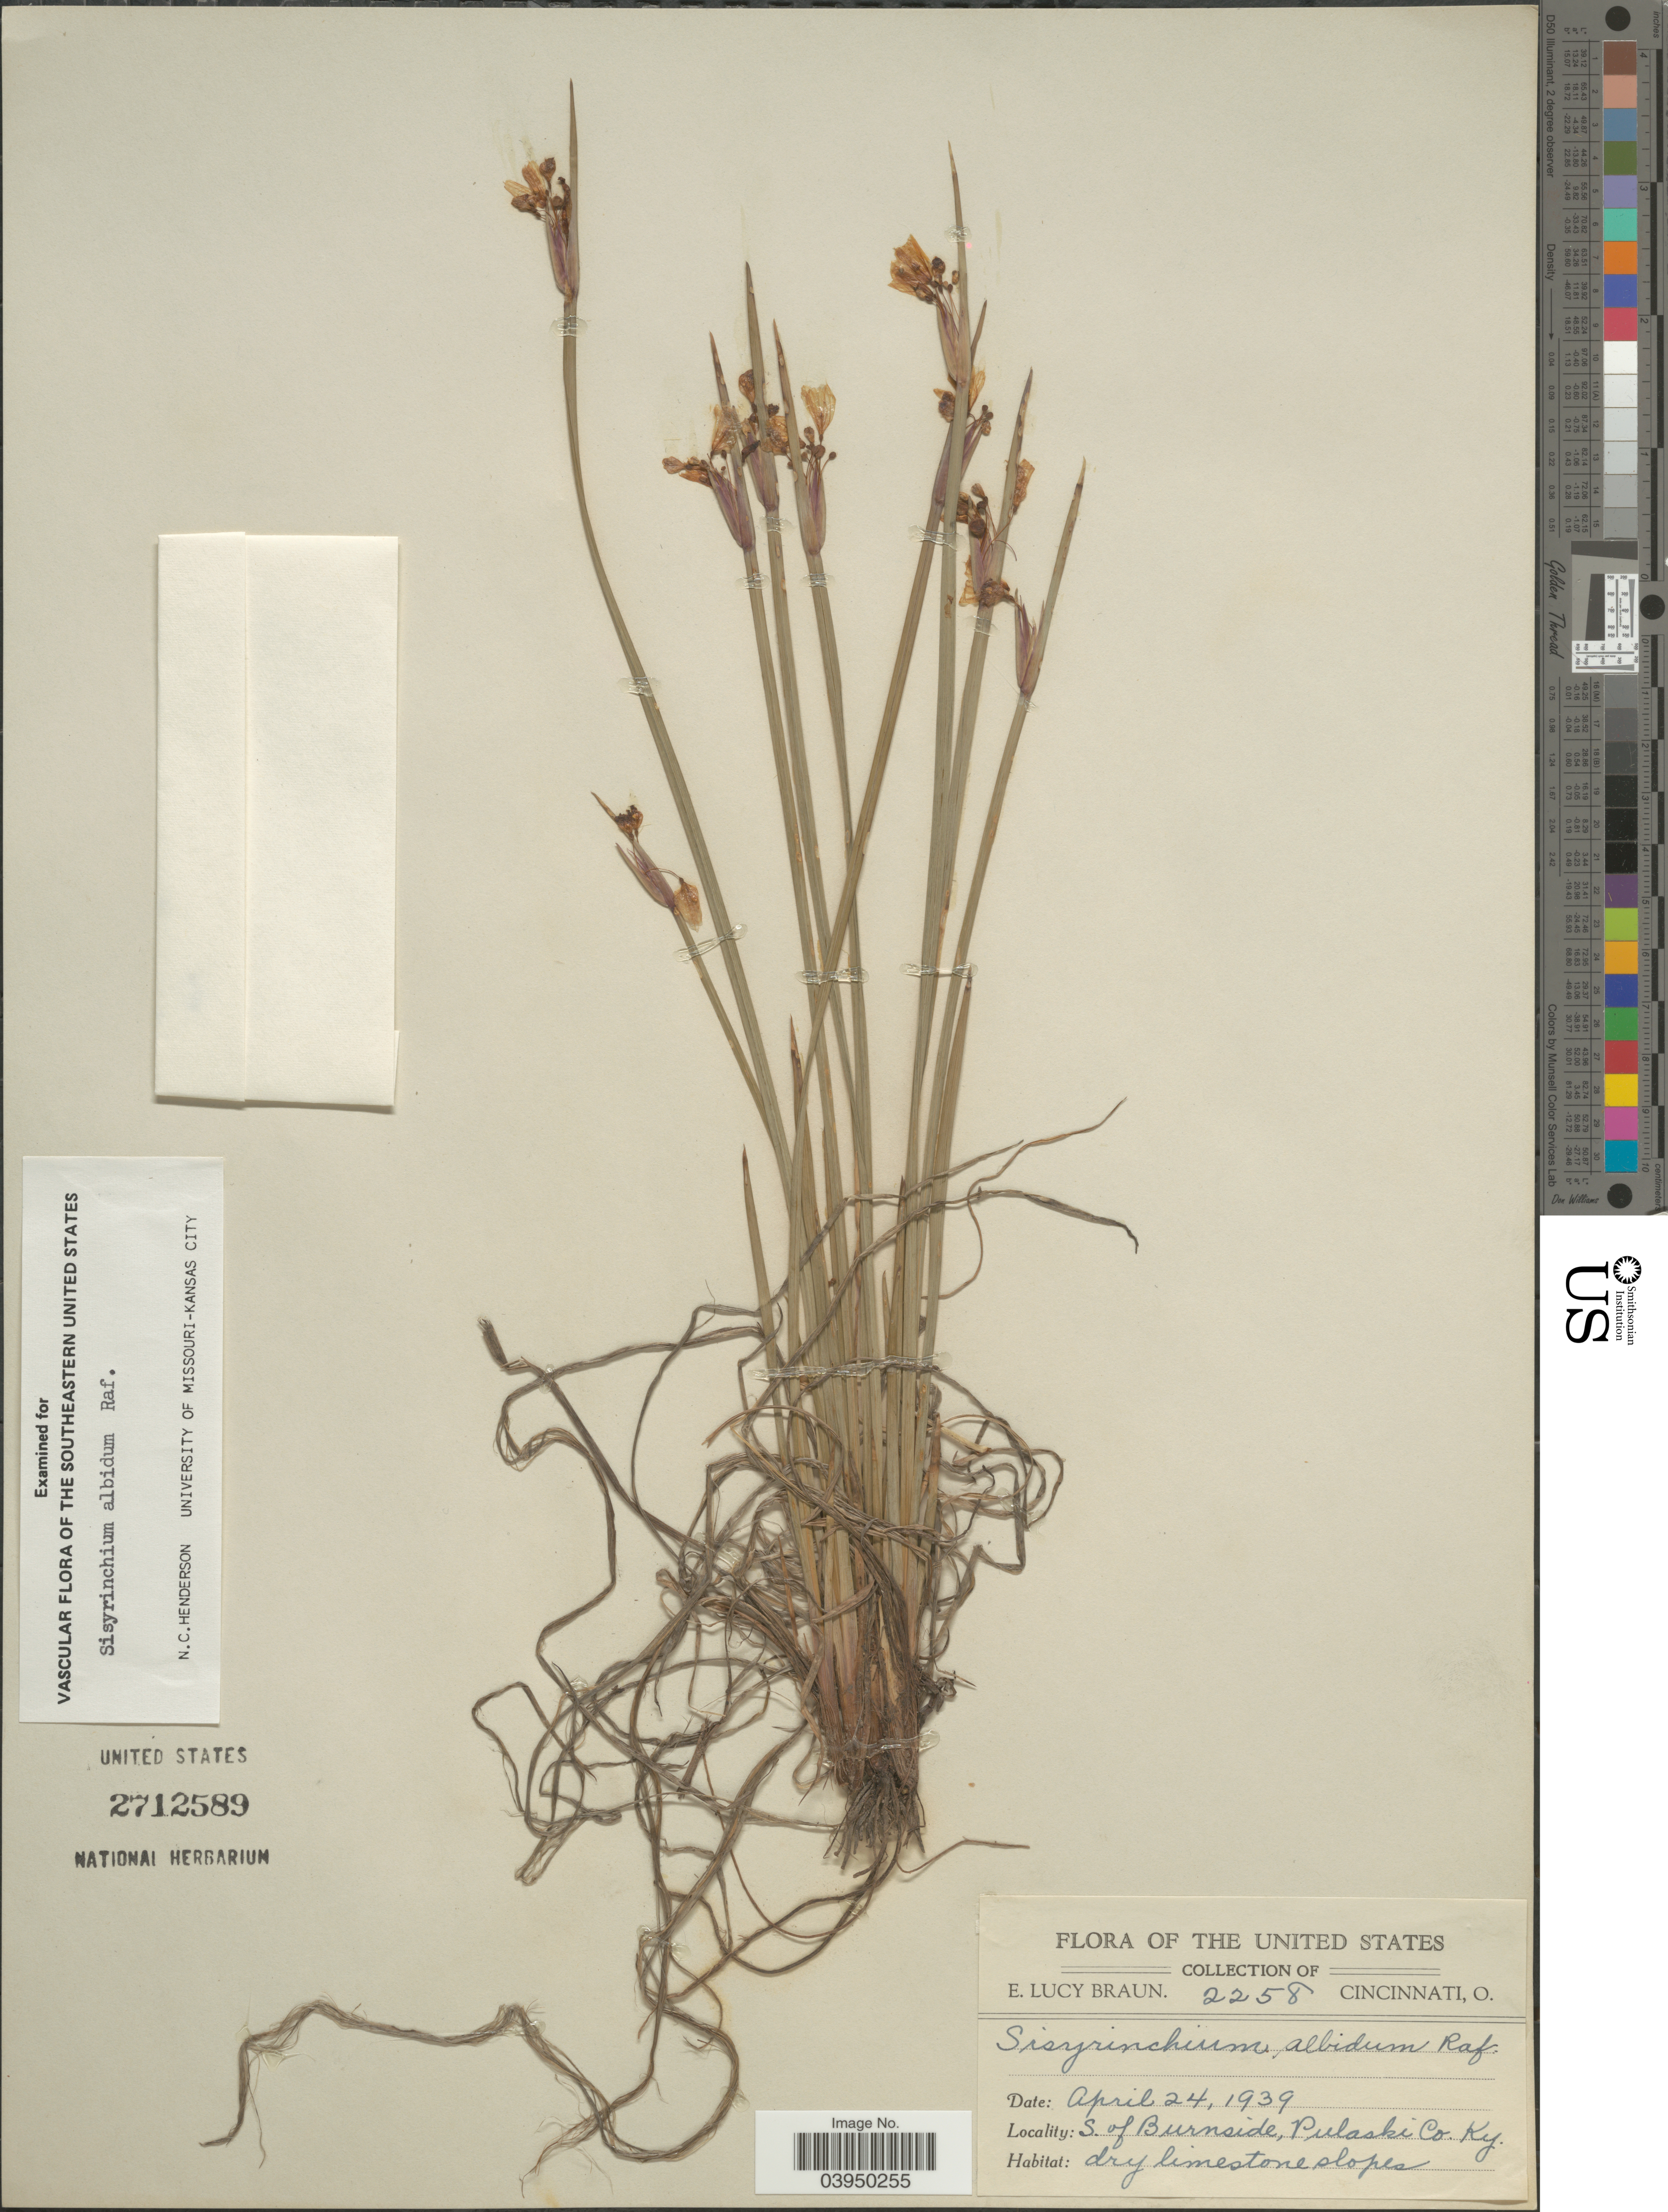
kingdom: Plantae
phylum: Tracheophyta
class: Liliopsida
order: Asparagales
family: Iridaceae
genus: Sisyrinchium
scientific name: Sisyrinchium albidum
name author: Raf.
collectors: E. L. Braun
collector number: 2258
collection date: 1939-04-24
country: United States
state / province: Kentucky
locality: S. of Burnside, Pulaski Co.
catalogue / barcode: US 2712589